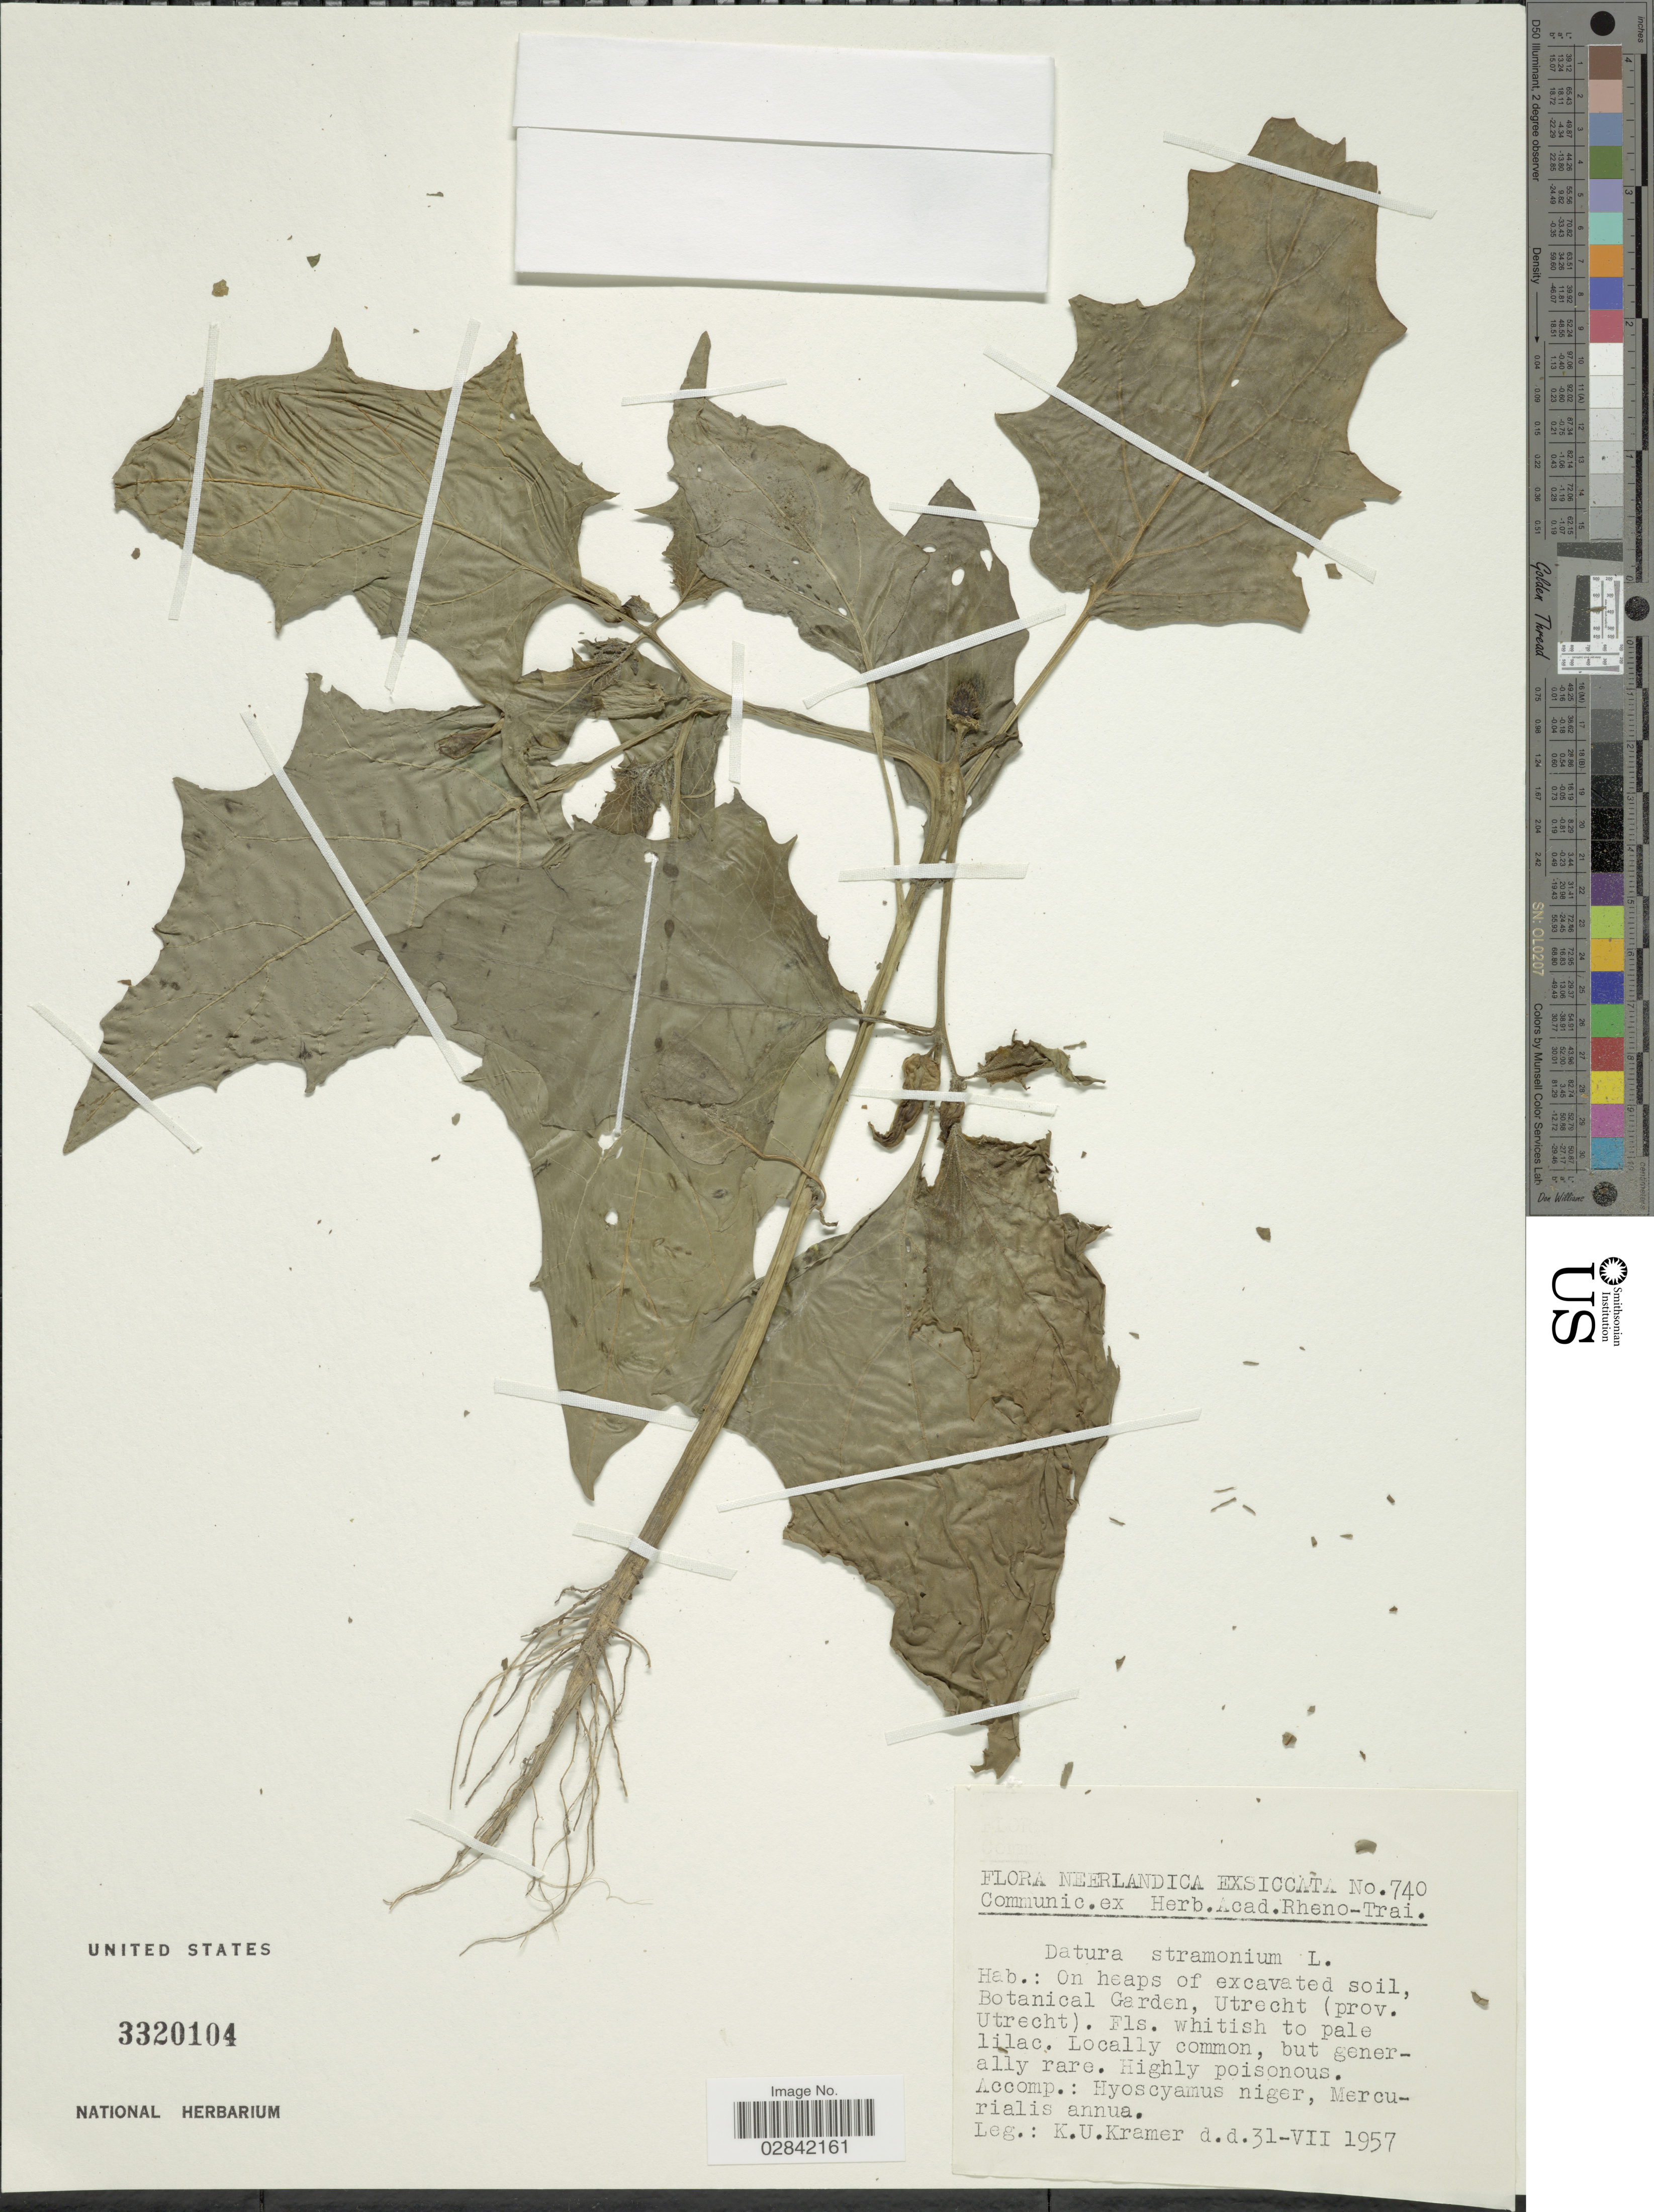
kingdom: Plantae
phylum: Tracheophyta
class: Magnoliopsida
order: Solanales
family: Solanaceae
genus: Datura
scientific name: Datura stramonium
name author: L.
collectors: K. U. Kramer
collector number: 740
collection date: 1957-07-31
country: Netherlands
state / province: Utrecht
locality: Botanical Garden, Utrecht (prov. Utrecht).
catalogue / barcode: US 3320104